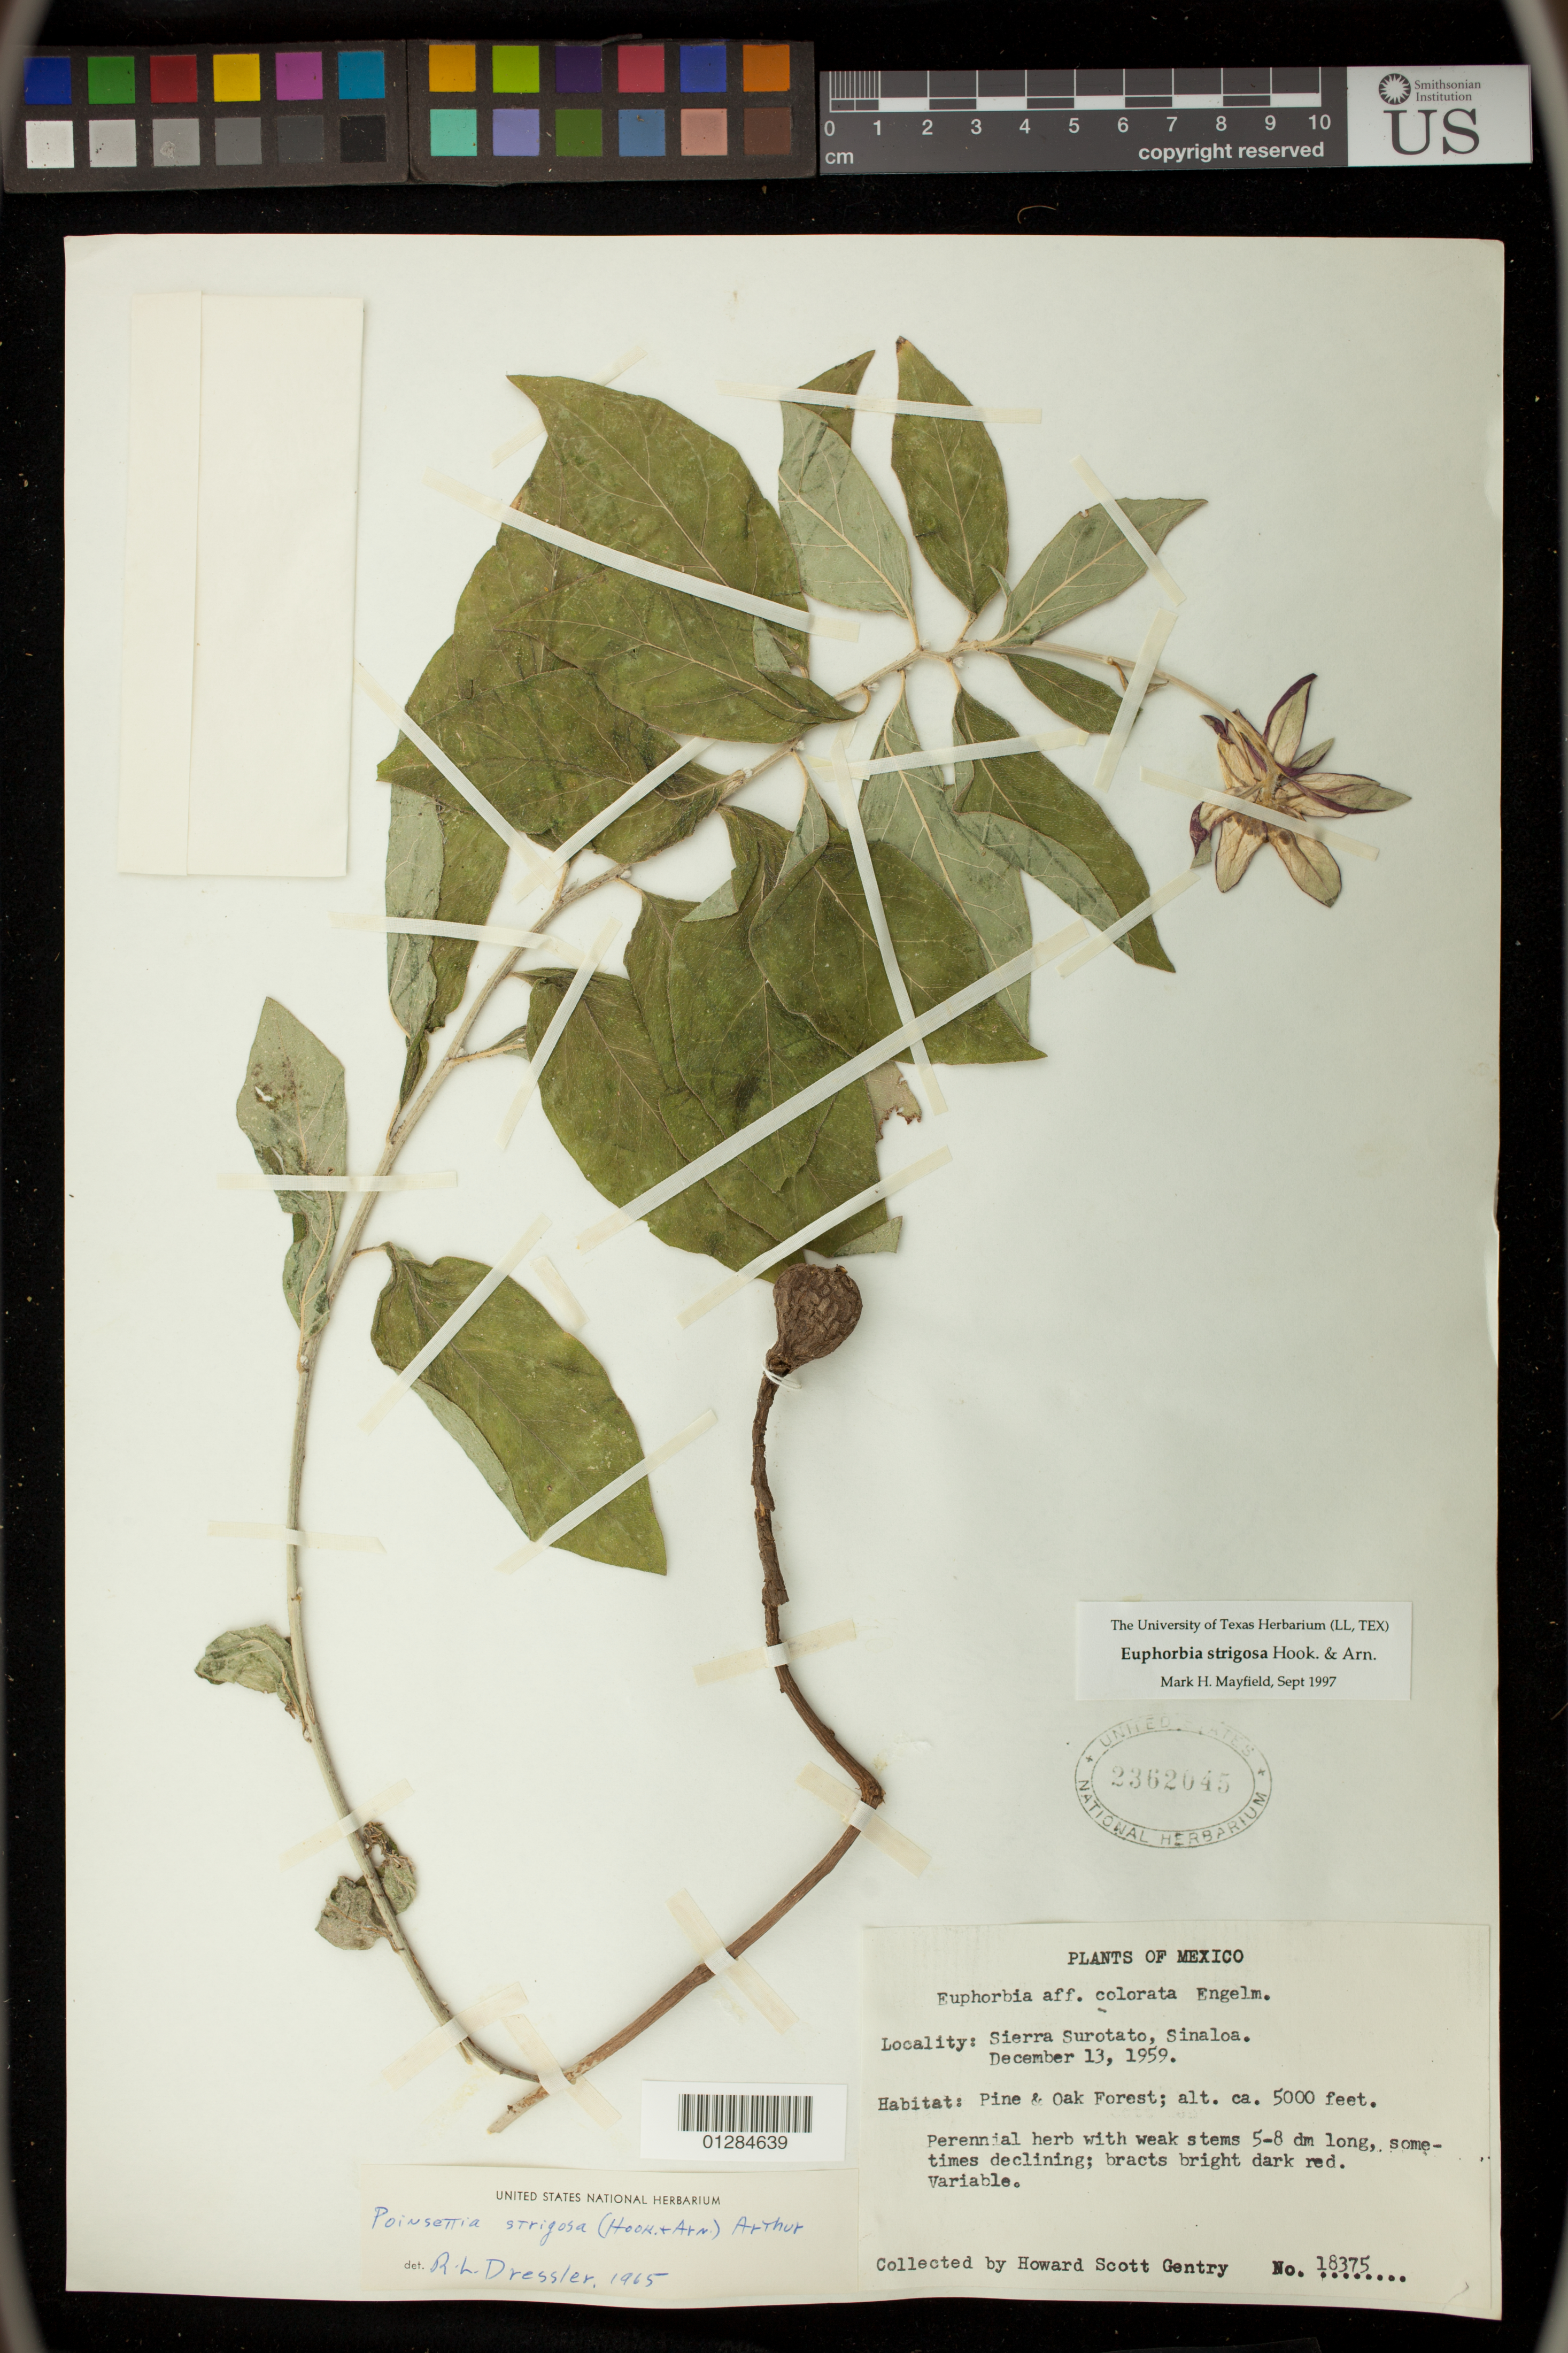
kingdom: Plantae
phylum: Tracheophyta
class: Magnoliopsida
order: Malpighiales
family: Euphorbiaceae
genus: Euphorbia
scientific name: Euphorbia strigosa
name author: Hook. & Arn.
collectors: H. S. Gentry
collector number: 18375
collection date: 1959-12-13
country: Mexico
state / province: Sinaloa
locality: Sierra Surotato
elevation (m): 1524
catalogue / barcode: US 2362045